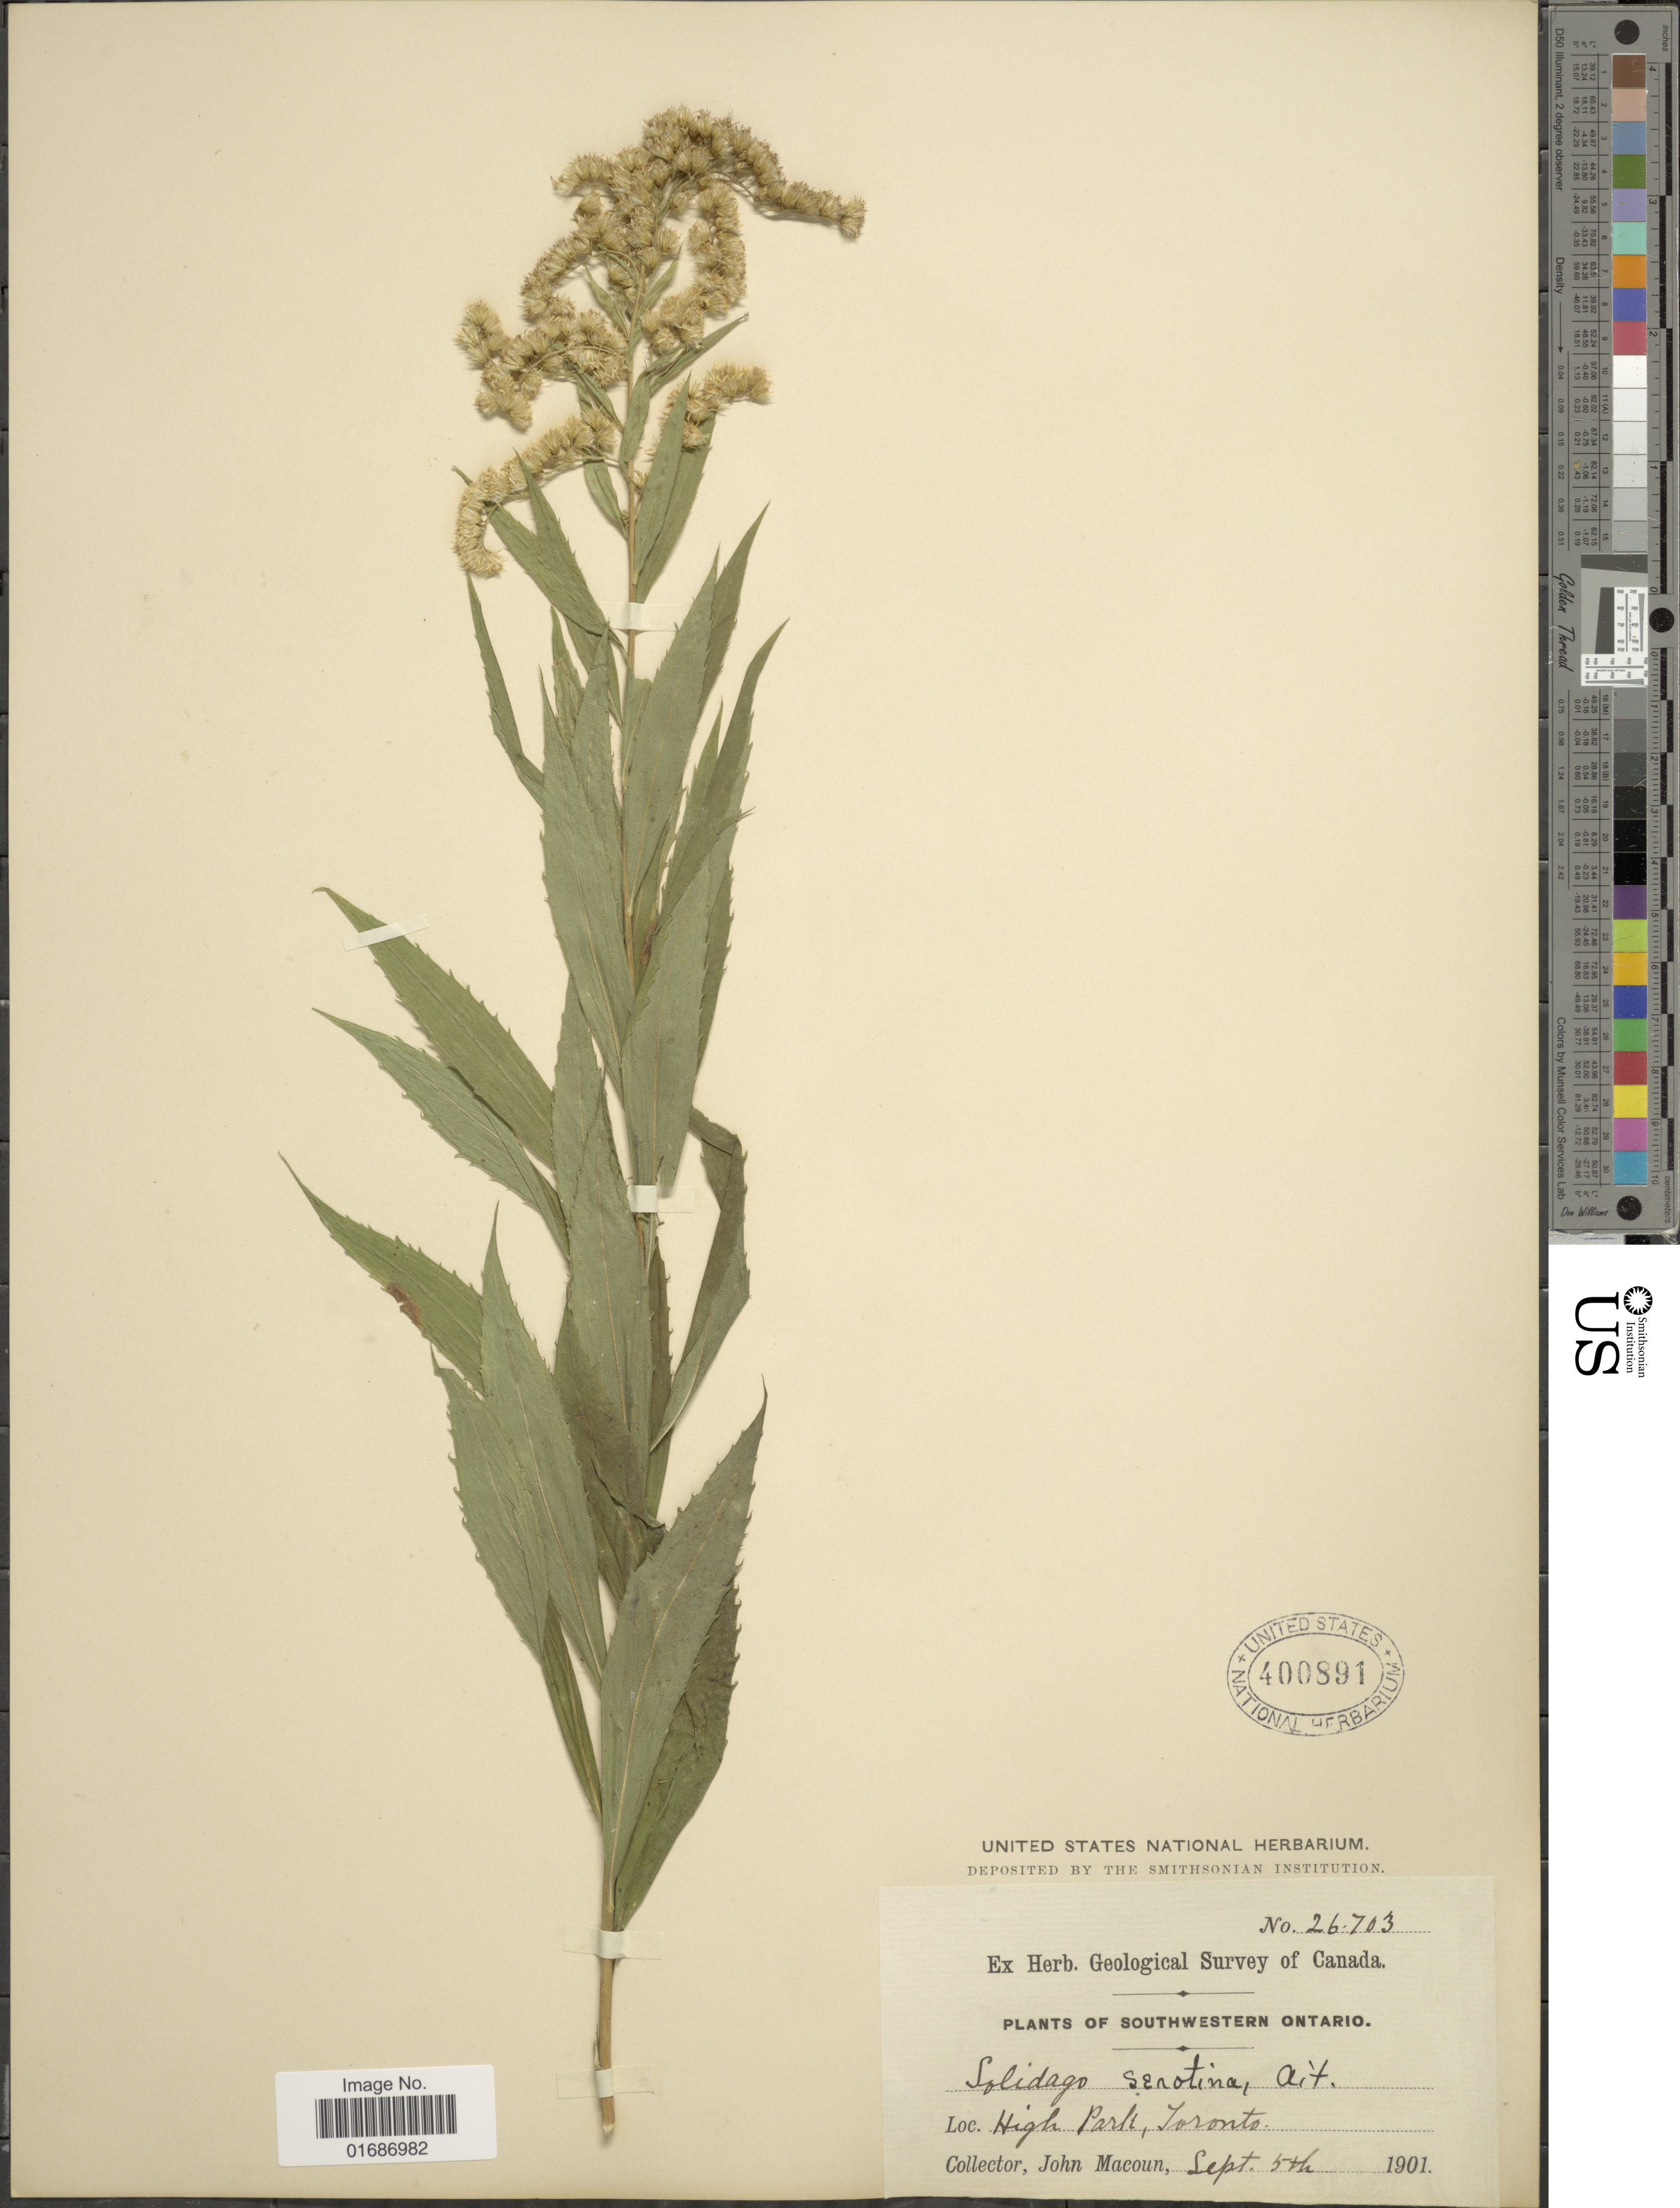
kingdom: Plantae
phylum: Tracheophyta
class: Magnoliopsida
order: Asterales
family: Asteraceae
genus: Solidago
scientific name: Solidago gigantea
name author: Aiton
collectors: J. Macoun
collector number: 26703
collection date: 1901-09-05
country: Canada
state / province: Ontario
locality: The Southwestern Ontario, High Park, Toronto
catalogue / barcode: US 400891